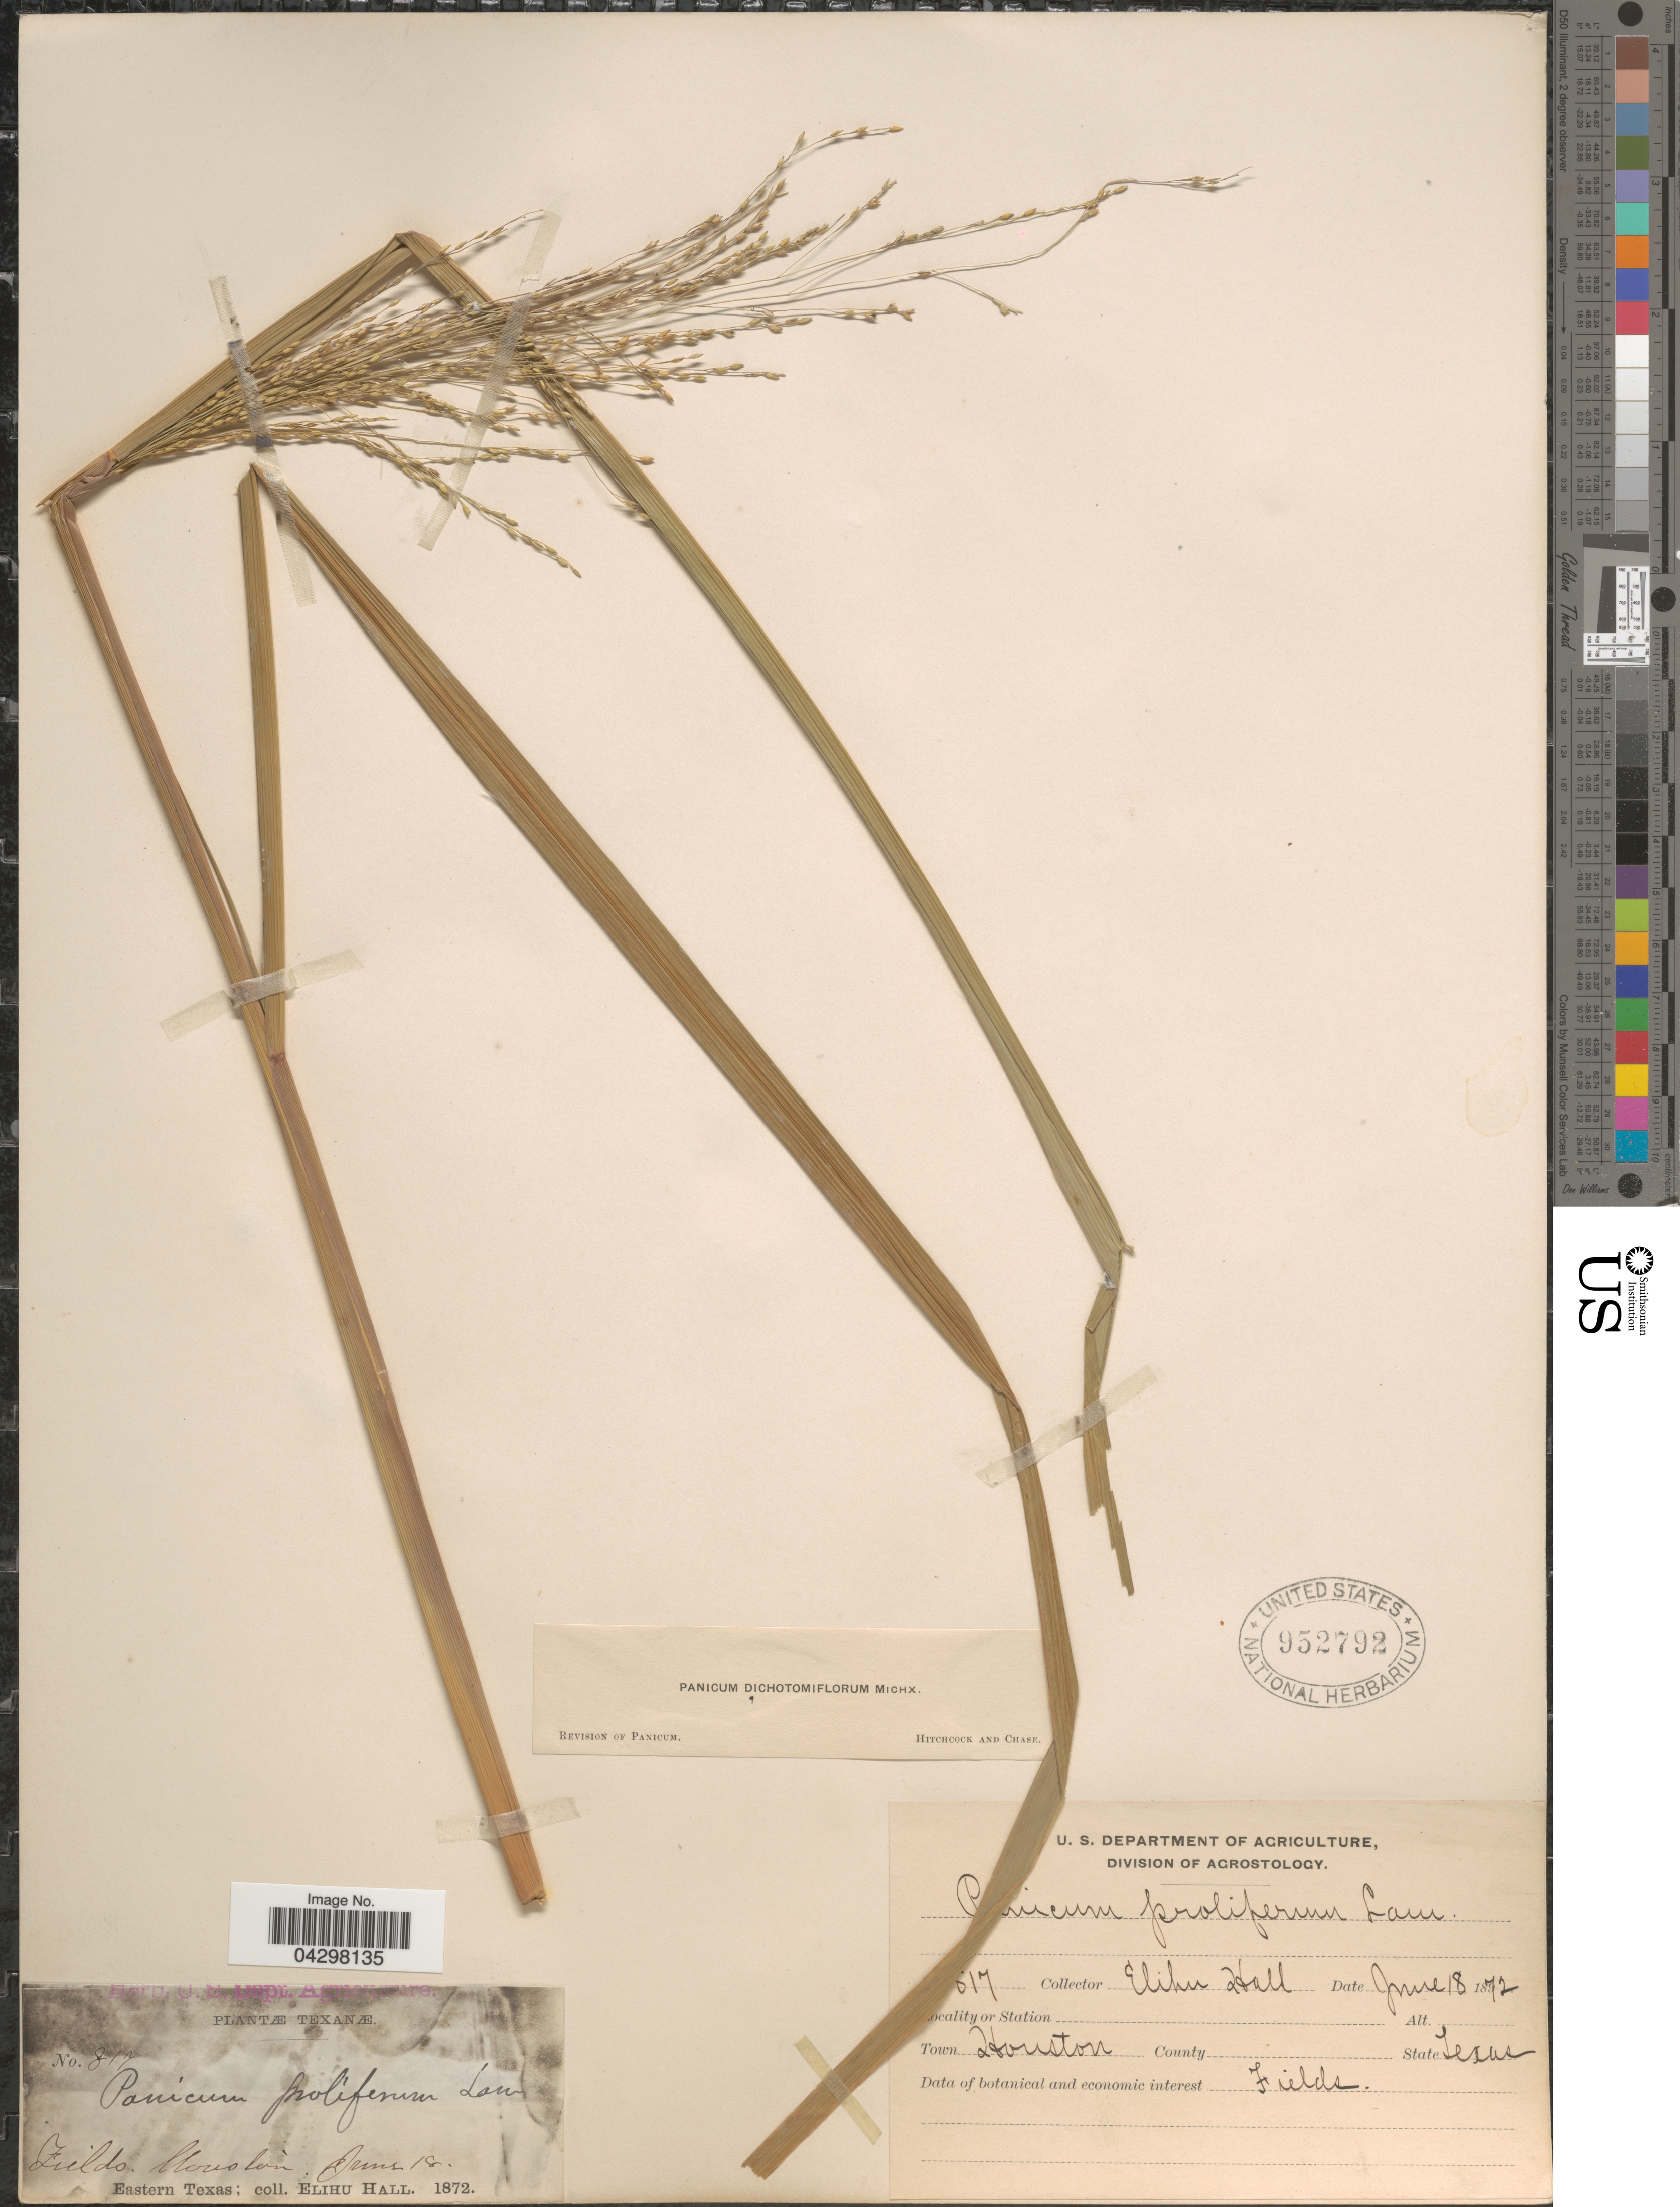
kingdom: Plantae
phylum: Tracheophyta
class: Liliopsida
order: Poales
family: Poaceae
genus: Panicum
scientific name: Panicum dichotomiflorum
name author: Michx.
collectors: E. Hall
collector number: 817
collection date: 1872-06-18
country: United States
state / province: Texas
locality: Town Houston.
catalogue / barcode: US 952792